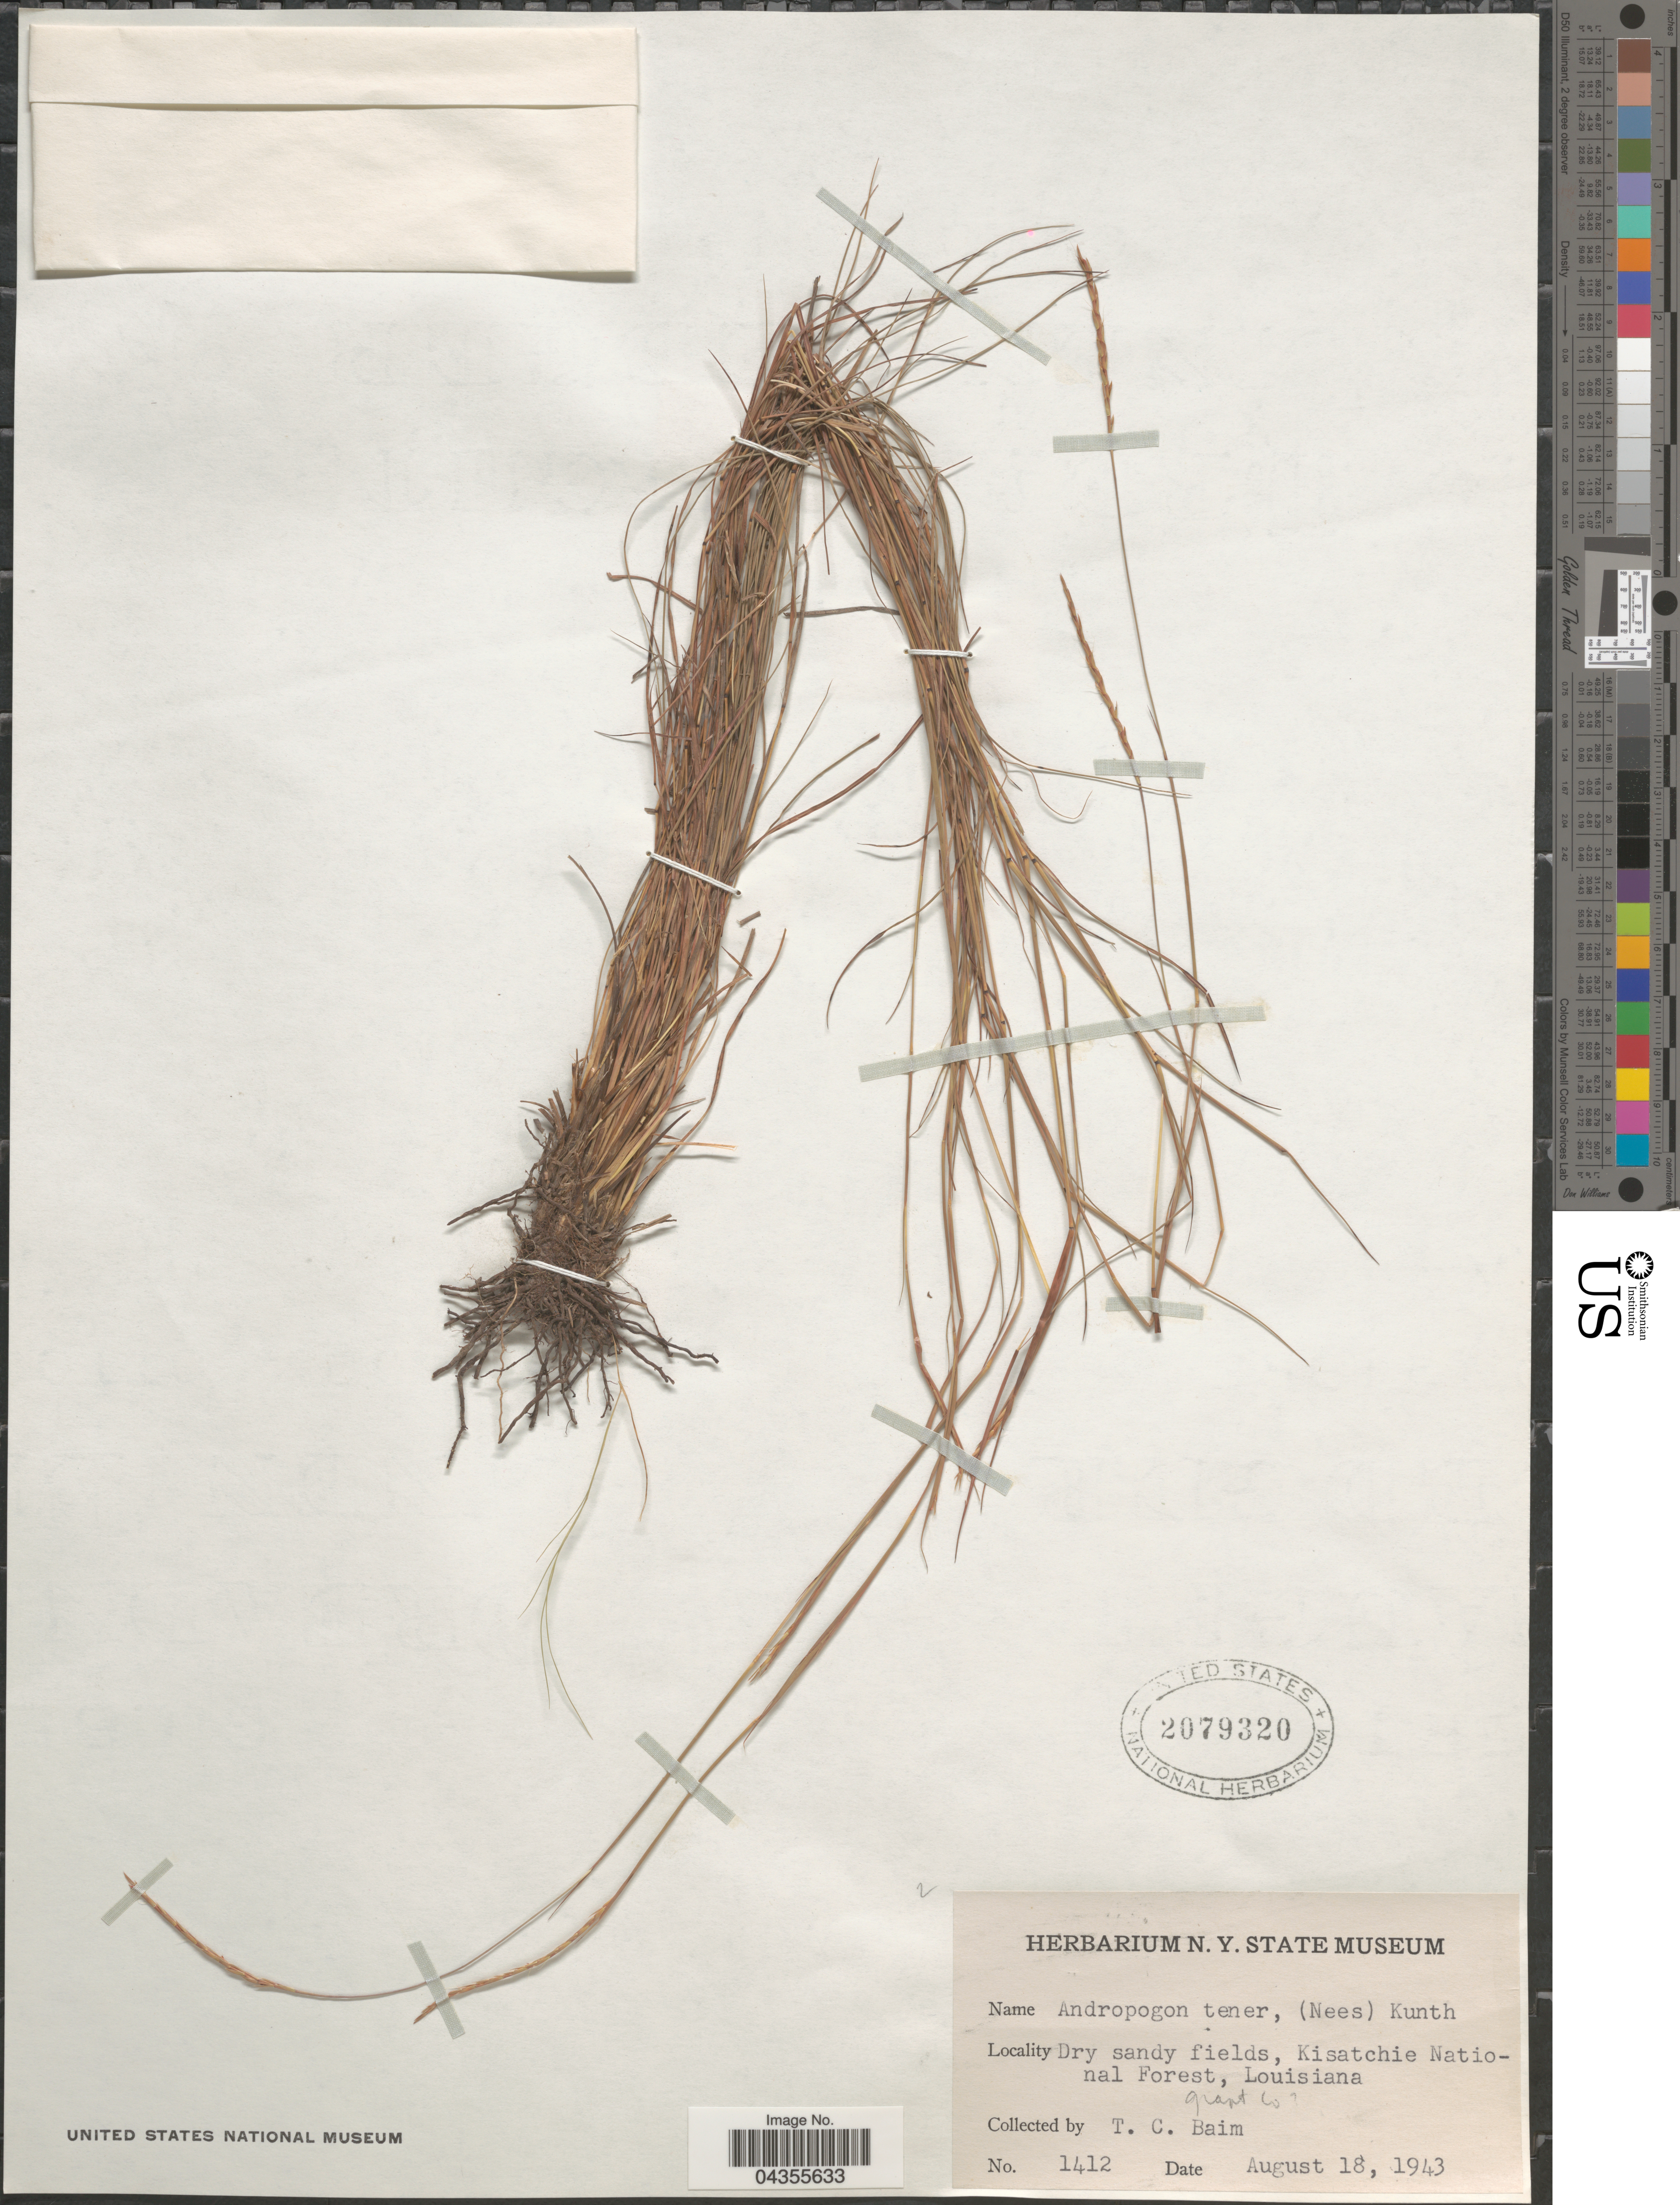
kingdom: Plantae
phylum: Tracheophyta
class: Liliopsida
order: Poales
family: Poaceae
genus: Schizachyrium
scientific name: Schizachyrium tenerum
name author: Nees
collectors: T. Baim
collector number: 1412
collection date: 1943-08-18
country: United States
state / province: Louisiana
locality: Dry sandy fields, Kisatchie National Forest, Grant Co.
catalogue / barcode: US 2079320